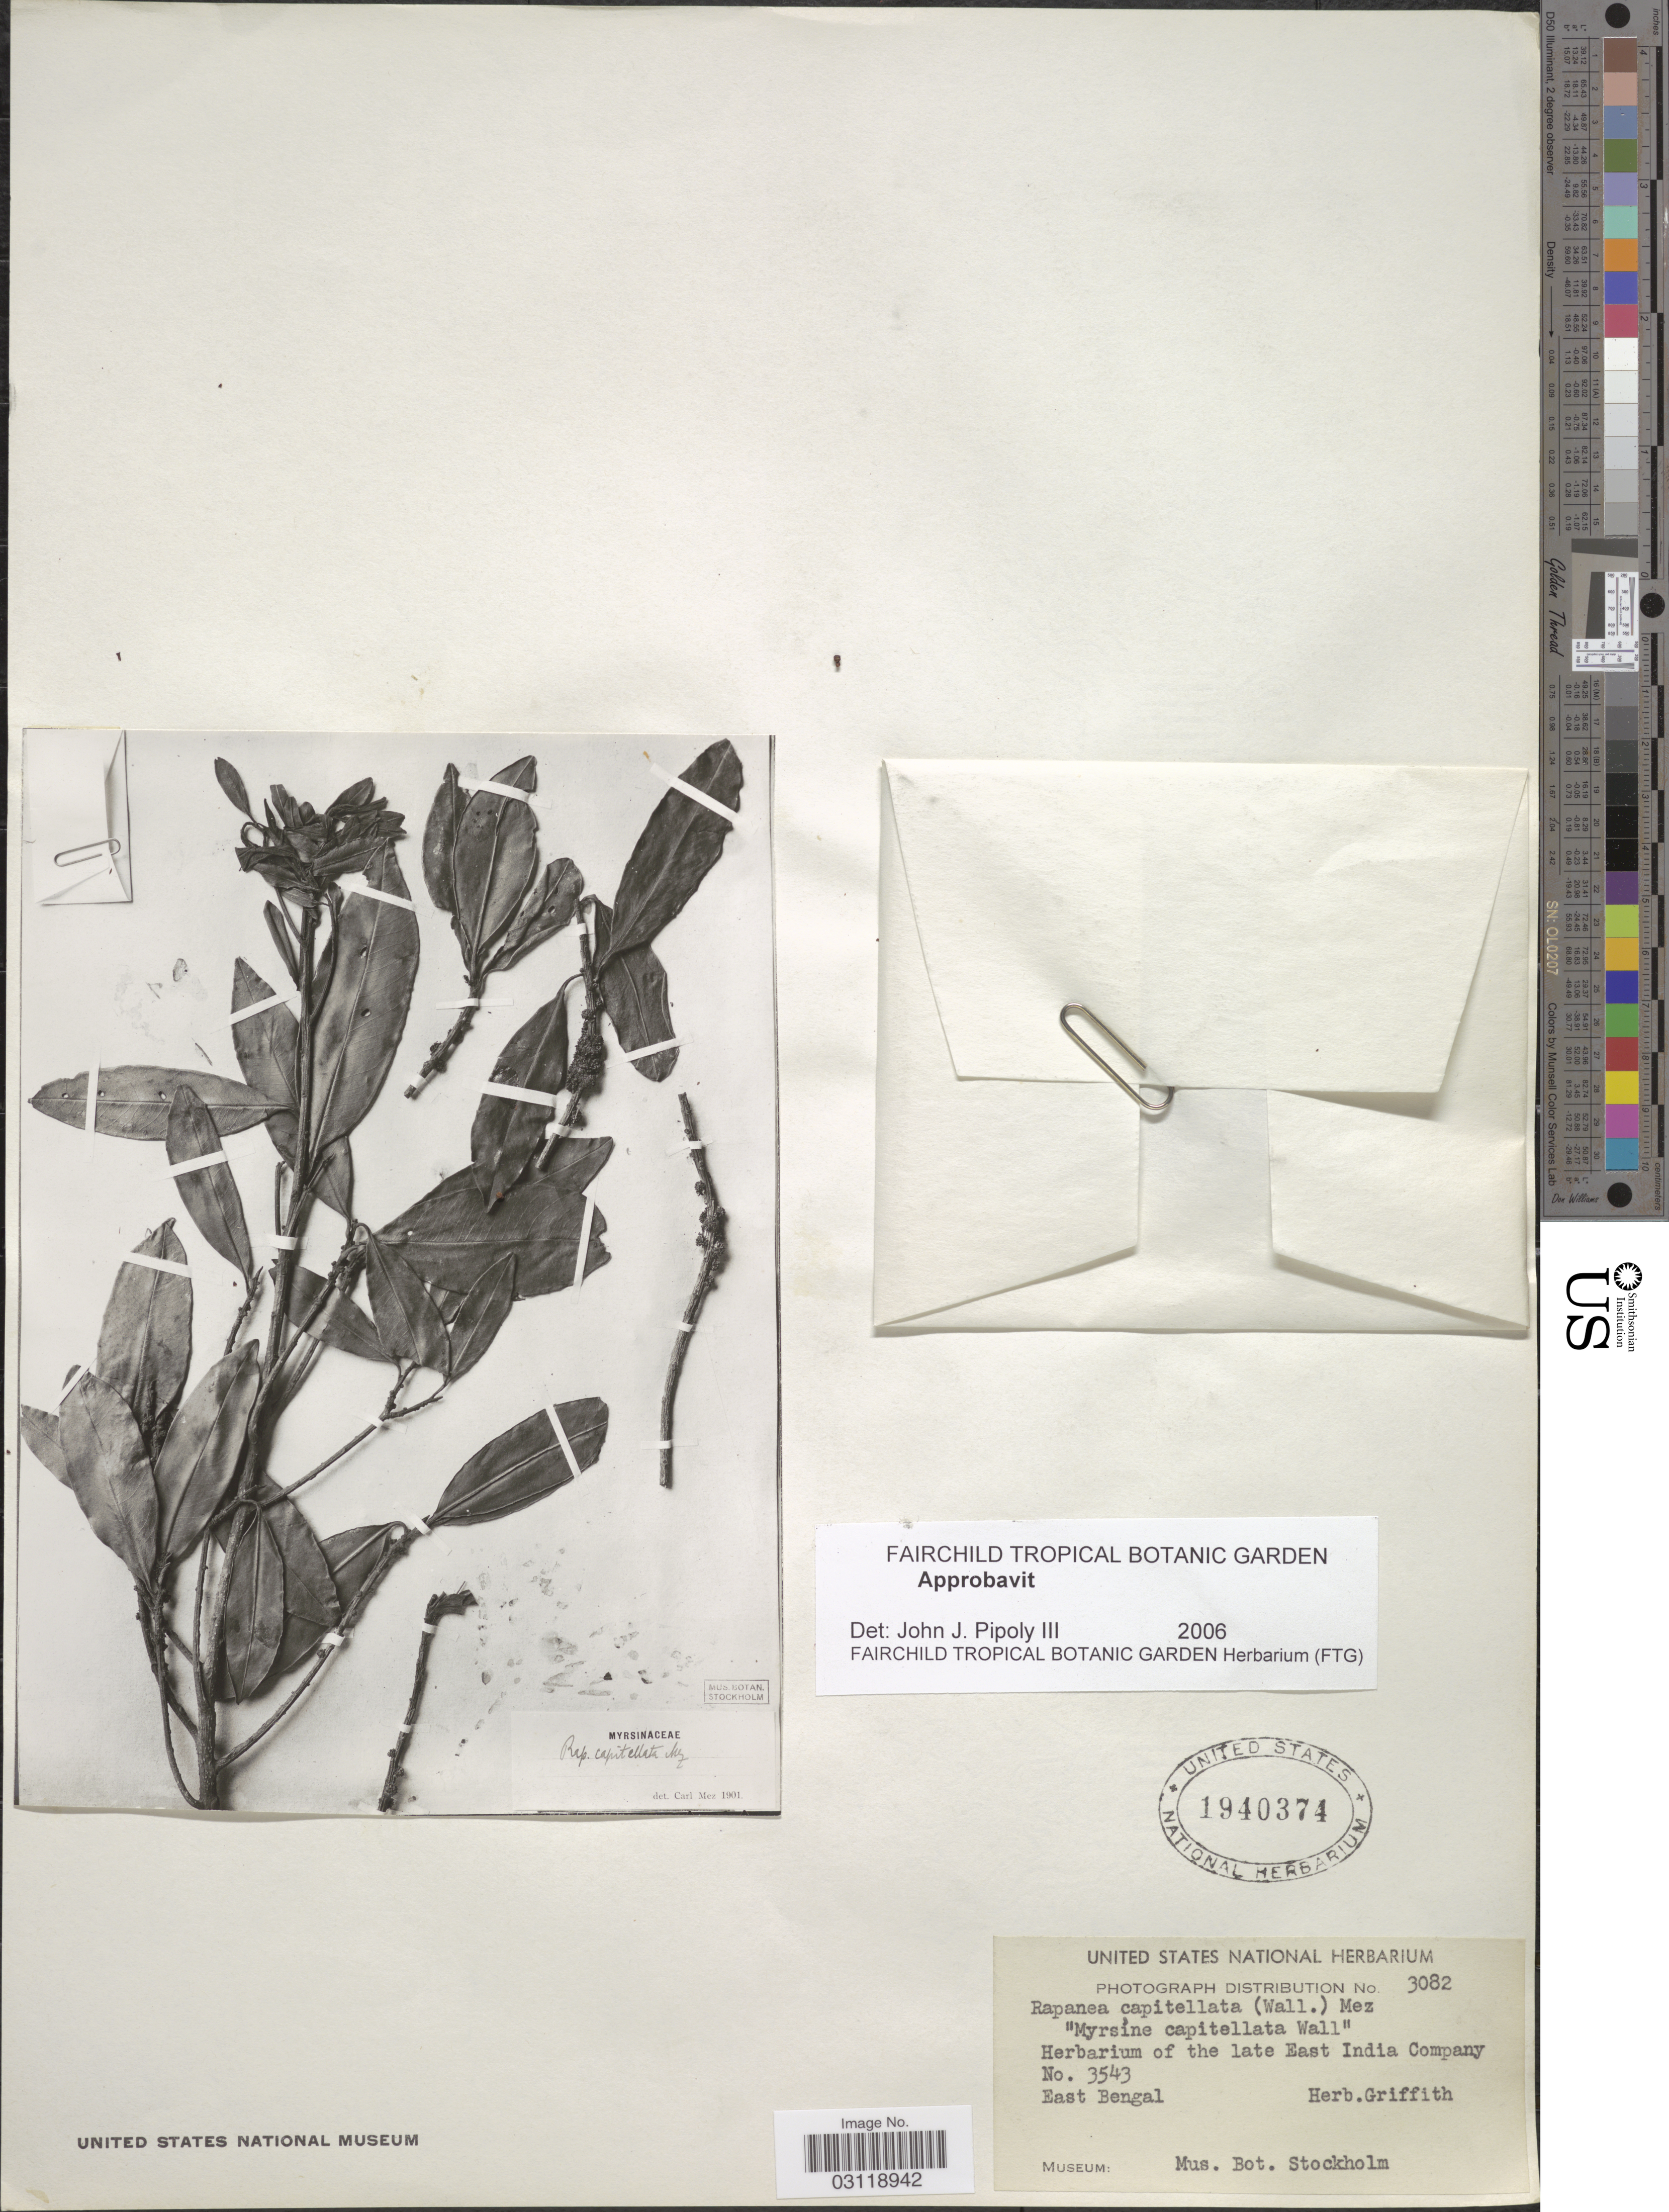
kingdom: Plantae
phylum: Tracheophyta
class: Magnoliopsida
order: Ericales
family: Primulaceae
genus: Rapanea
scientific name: Rapanea capitellata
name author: (Wall.) Mez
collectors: ex herb. Griffith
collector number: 3543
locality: East Bengal.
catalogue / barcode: US 1940374